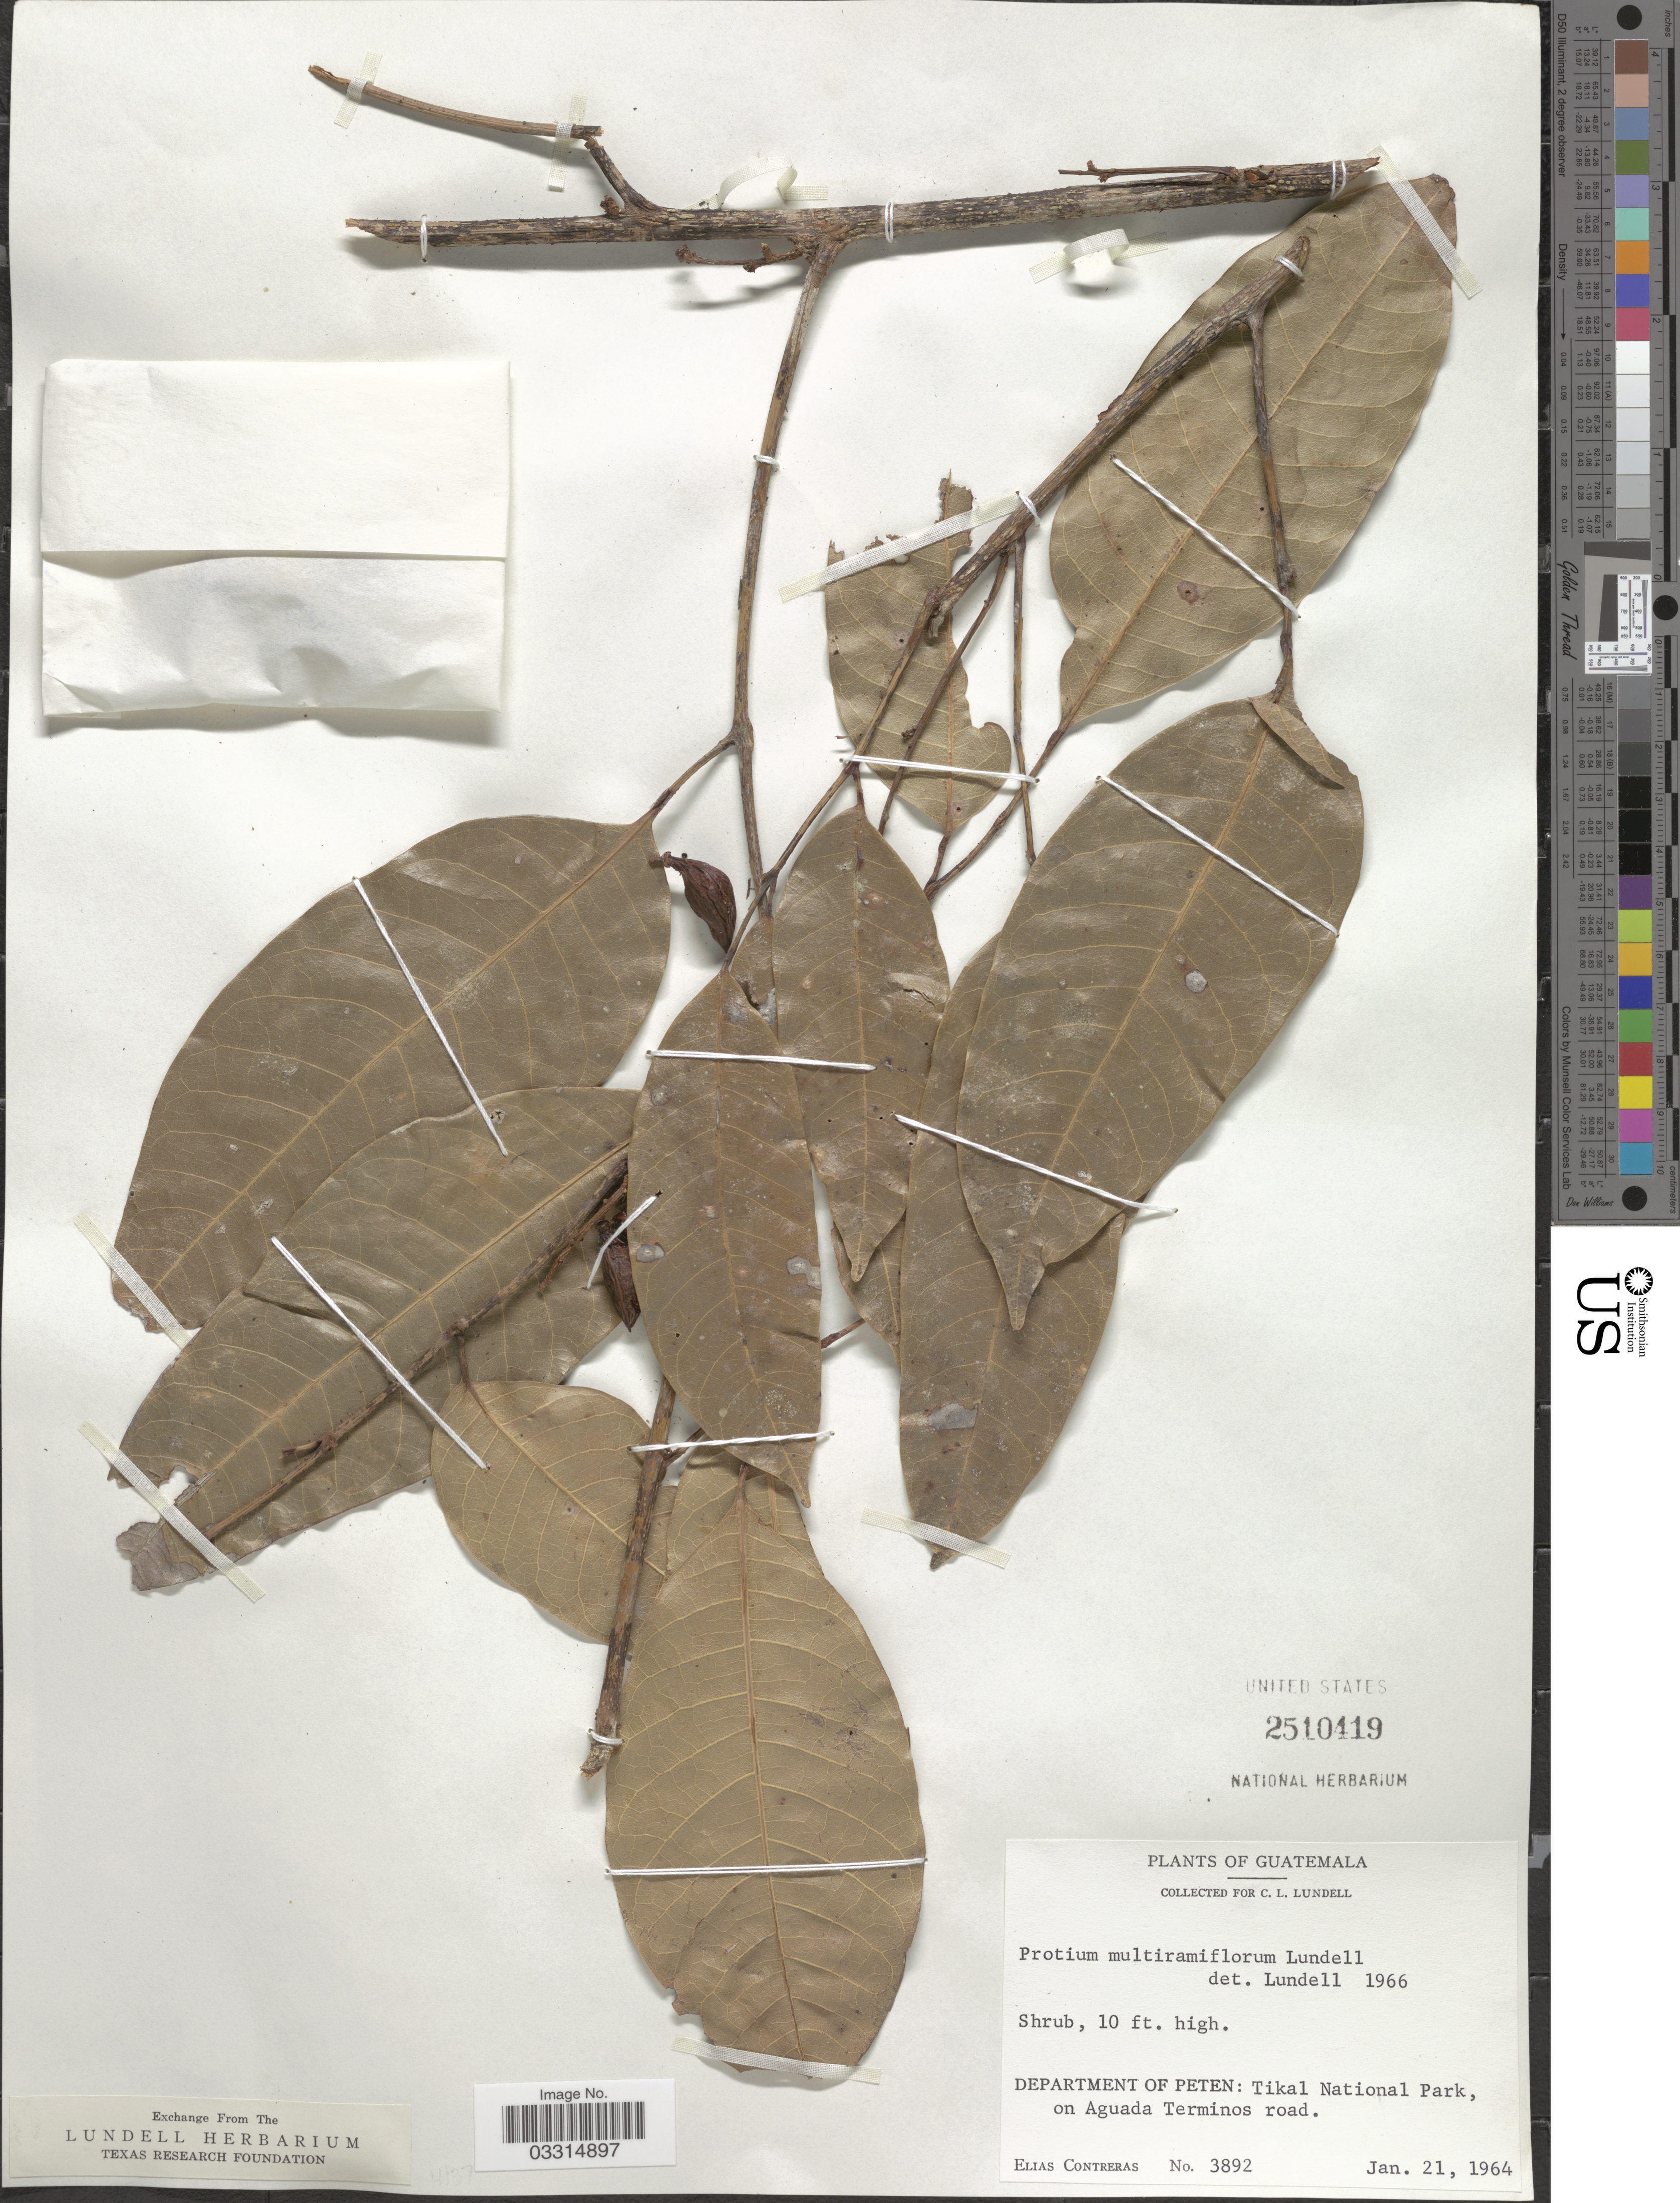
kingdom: Plantae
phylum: Tracheophyta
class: Magnoliopsida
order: Sapindales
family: Burseraceae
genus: Protium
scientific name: Protium multiramiflorum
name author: Lundell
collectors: E. Contreras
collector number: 3892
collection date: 1964-01-21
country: Guatemala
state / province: El Petén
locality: Department of Peten: Tikal National Park, on Aguada Terminos road.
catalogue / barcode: US 2510419